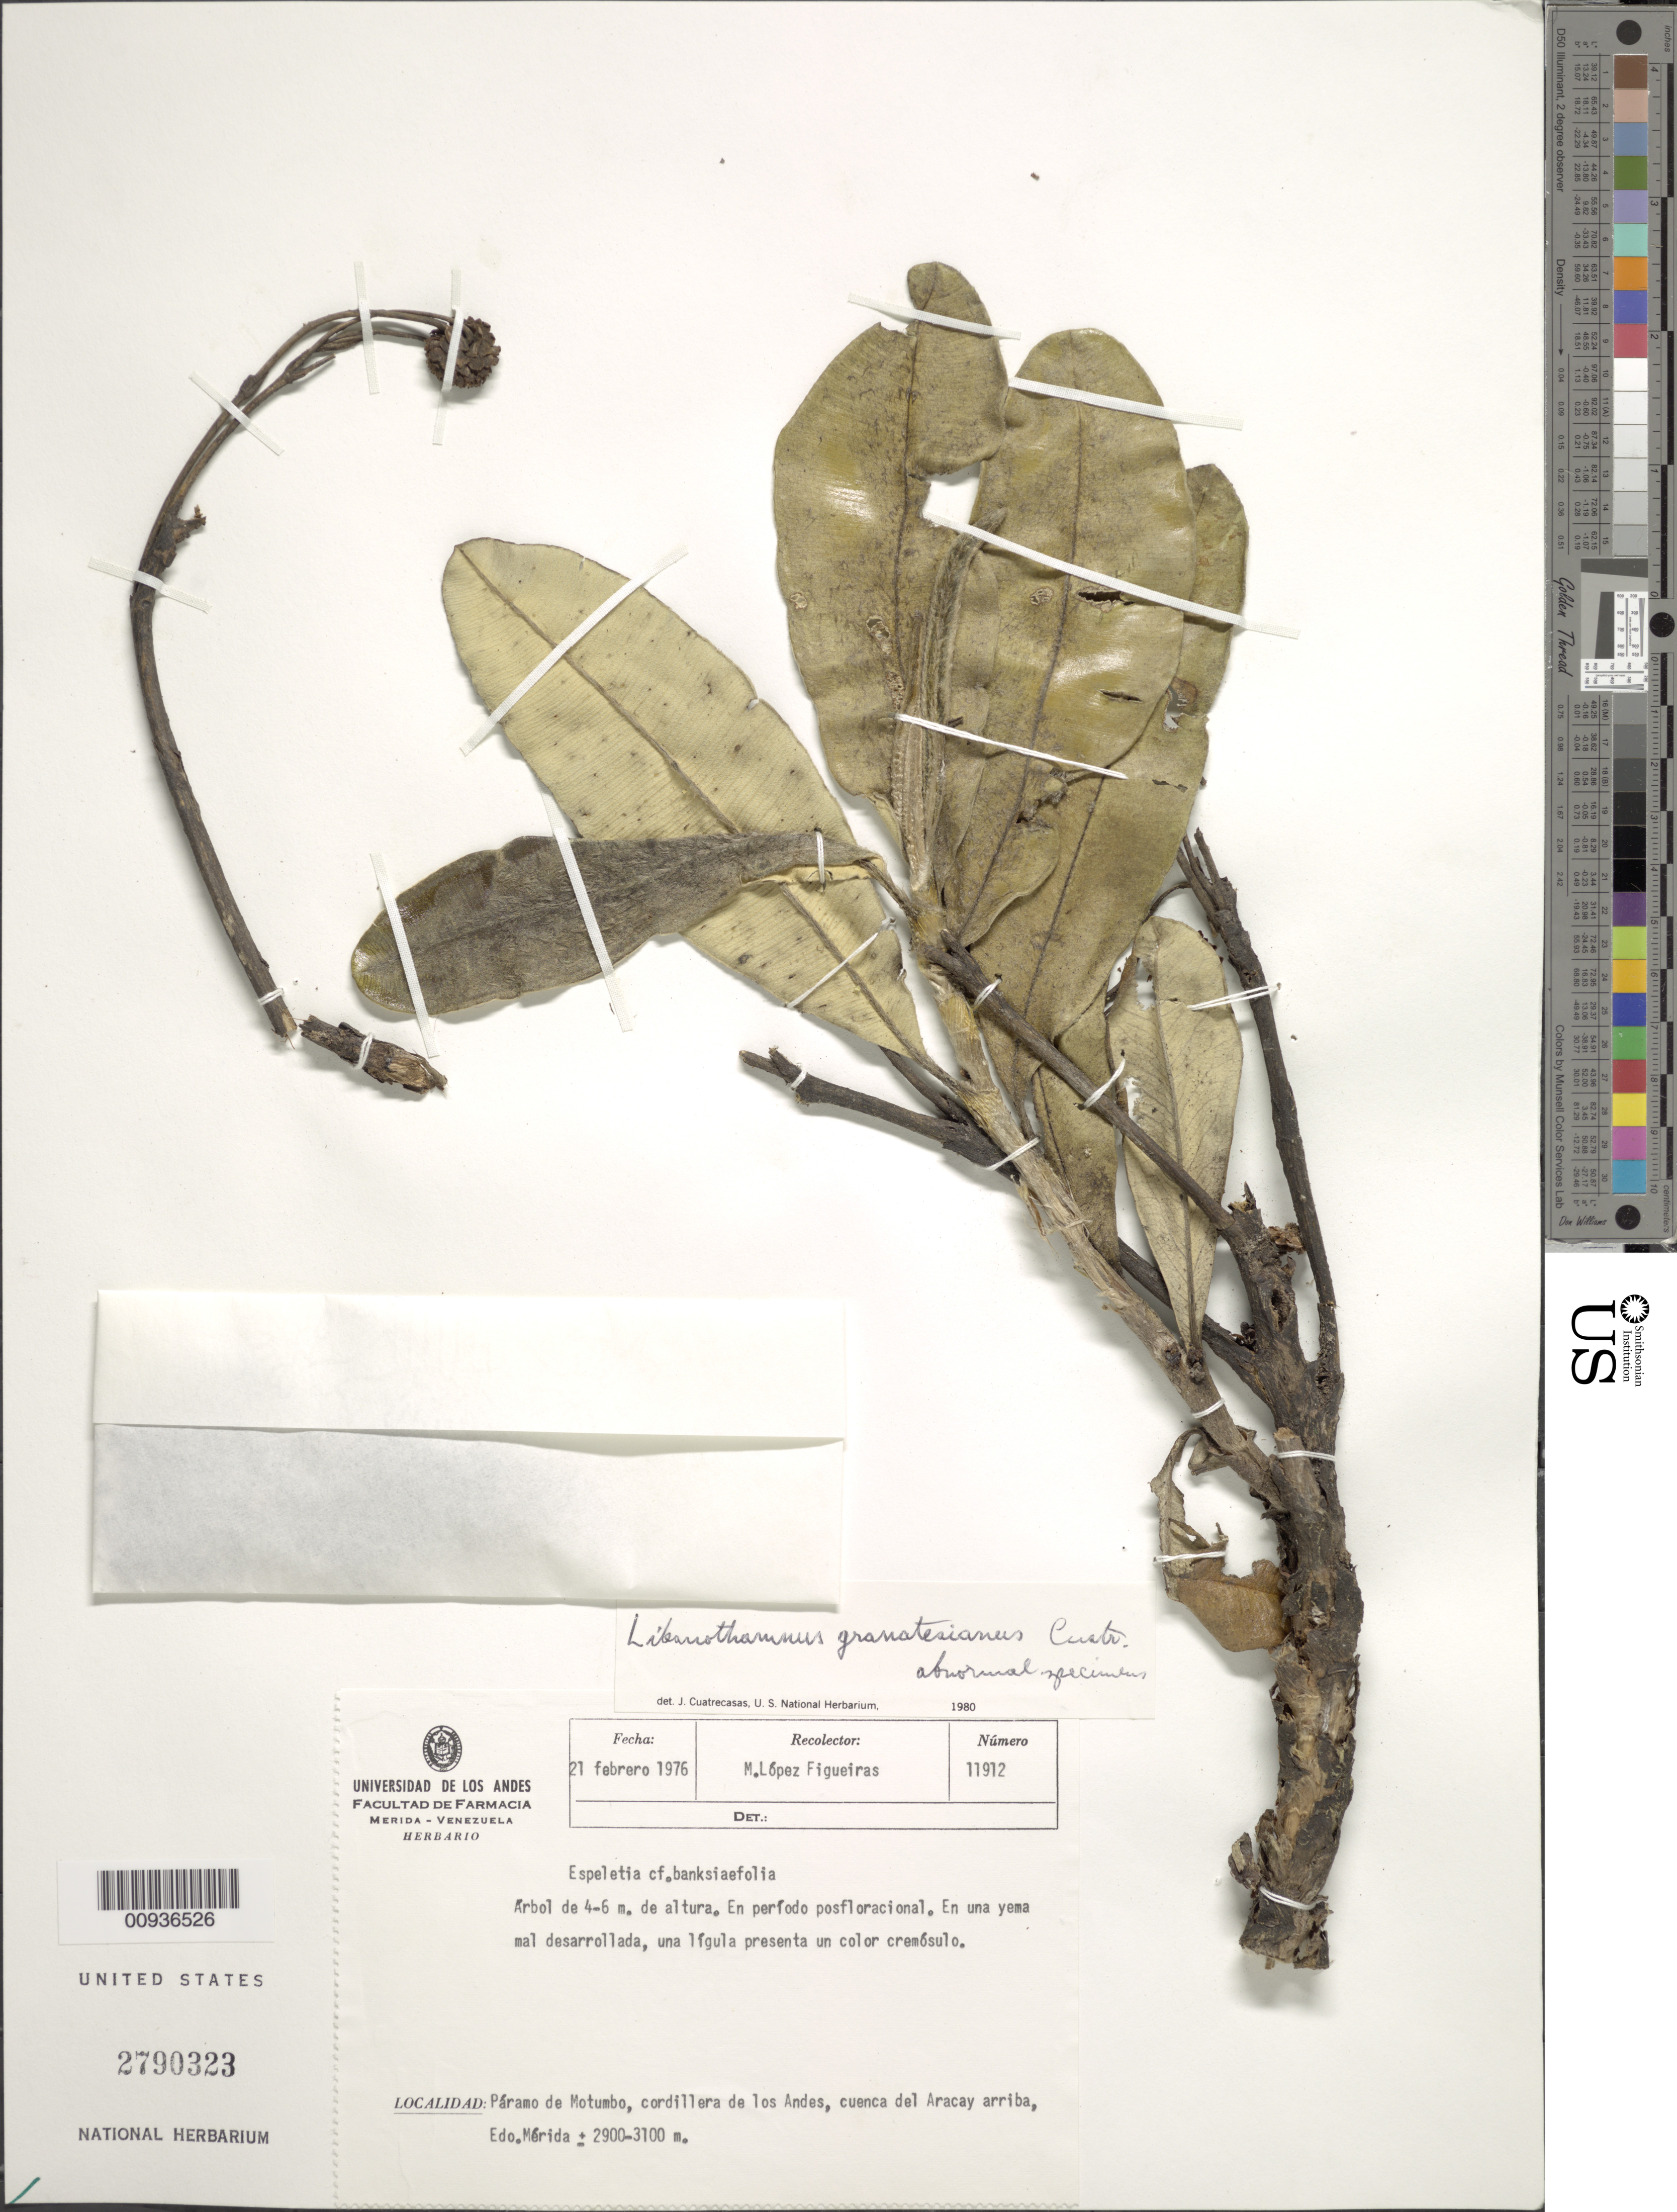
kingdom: Plantae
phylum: Tracheophyta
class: Magnoliopsida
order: Asterales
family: Asteraceae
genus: Libanothamnus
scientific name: Libanothamnus banksiifolius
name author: (Sch. Bip. & Ettingsh.) Cuatrec.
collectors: M. López Figueiras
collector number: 11912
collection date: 1976-02-21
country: Venezuela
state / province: Mérida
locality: Paramo de Motumbo, cordillera de los Andes, cuenca del Aracay arriba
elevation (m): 2900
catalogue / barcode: US 2790323